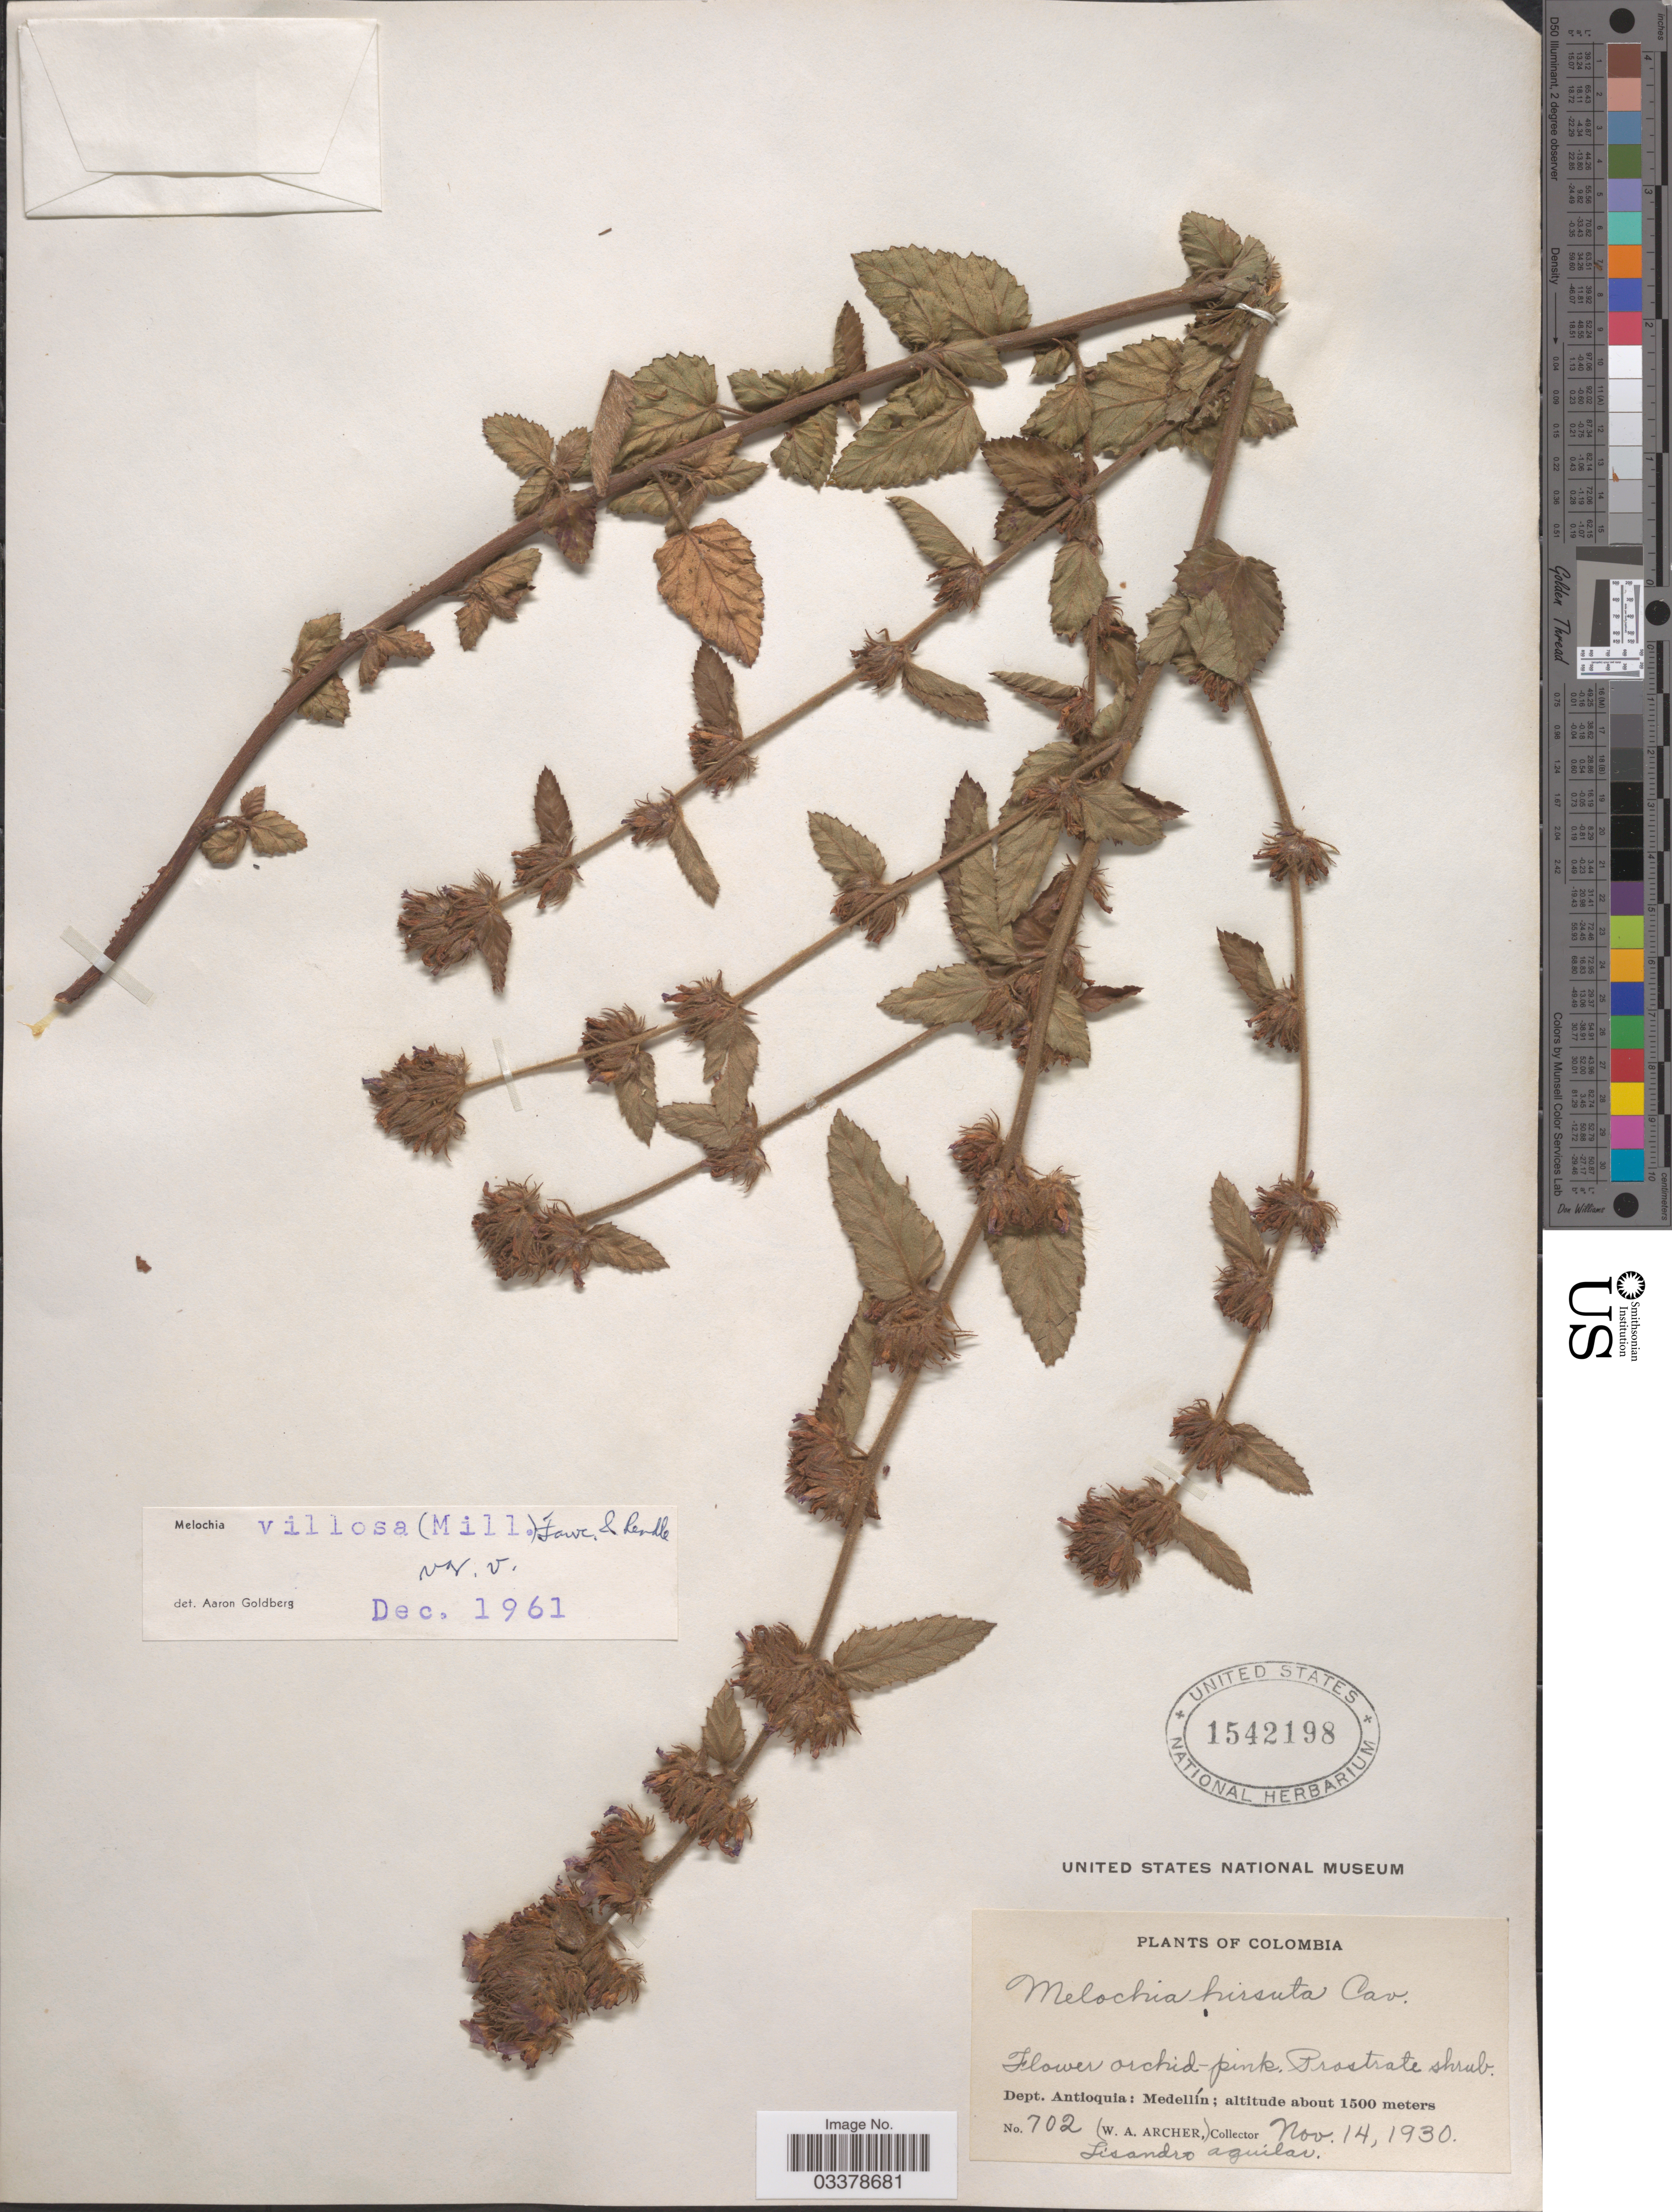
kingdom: Plantae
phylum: Tracheophyta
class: Magnoliopsida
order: Malvales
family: Malvaceae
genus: Melochia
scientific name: Melochia spicata var. spicata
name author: (L.) Fryxell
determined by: Dorr, L. J., (BOT), Smithsonian Institution - National Museum of Natural History (UNITED STATES)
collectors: L. Aguilar & W. Archer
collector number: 702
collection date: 1930-11-14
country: Colombia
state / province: Antioquia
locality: Dept. Antioquia: Medellín.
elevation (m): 1500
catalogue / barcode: US 1542198